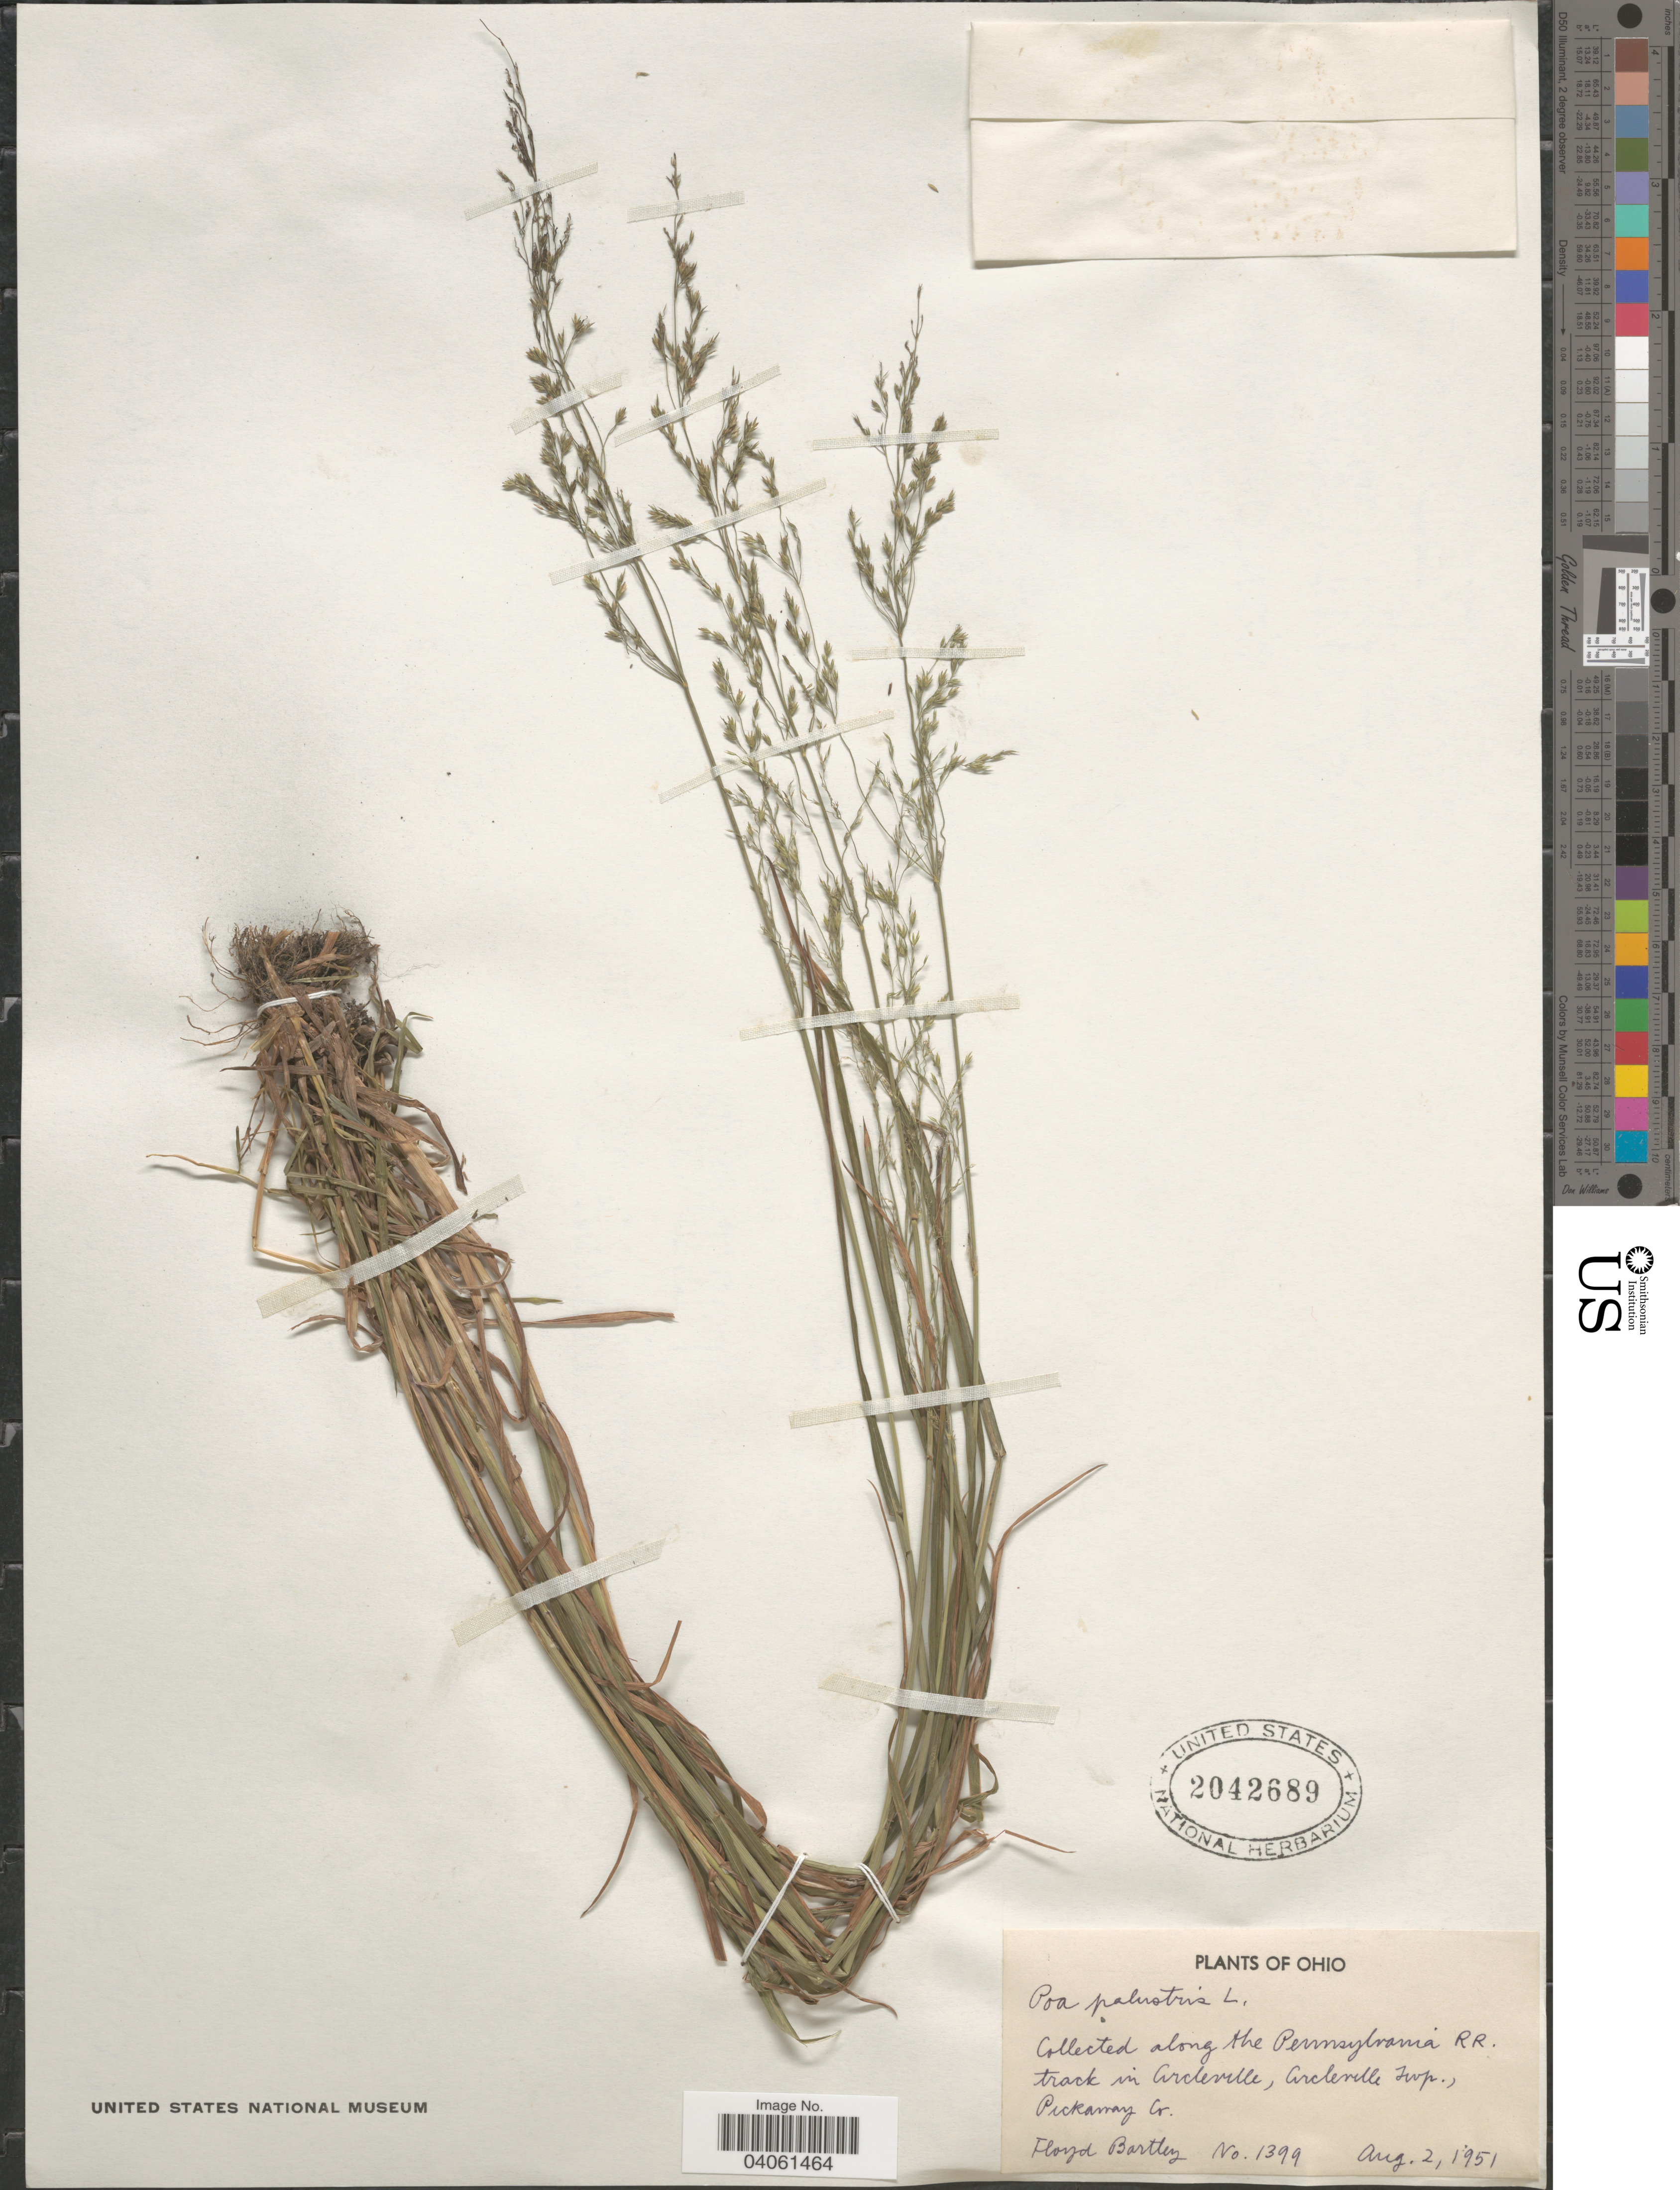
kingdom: Plantae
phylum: Tracheophyta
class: Liliopsida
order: Poales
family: Poaceae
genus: Poa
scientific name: Poa palustris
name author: L.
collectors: F. Bartley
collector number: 1399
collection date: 1951-08-02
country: United States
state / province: Ohio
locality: Along the Pennsylvania RR. track in Circleville, Circleville Twp., Pickaway Co.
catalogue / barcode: US 2042689